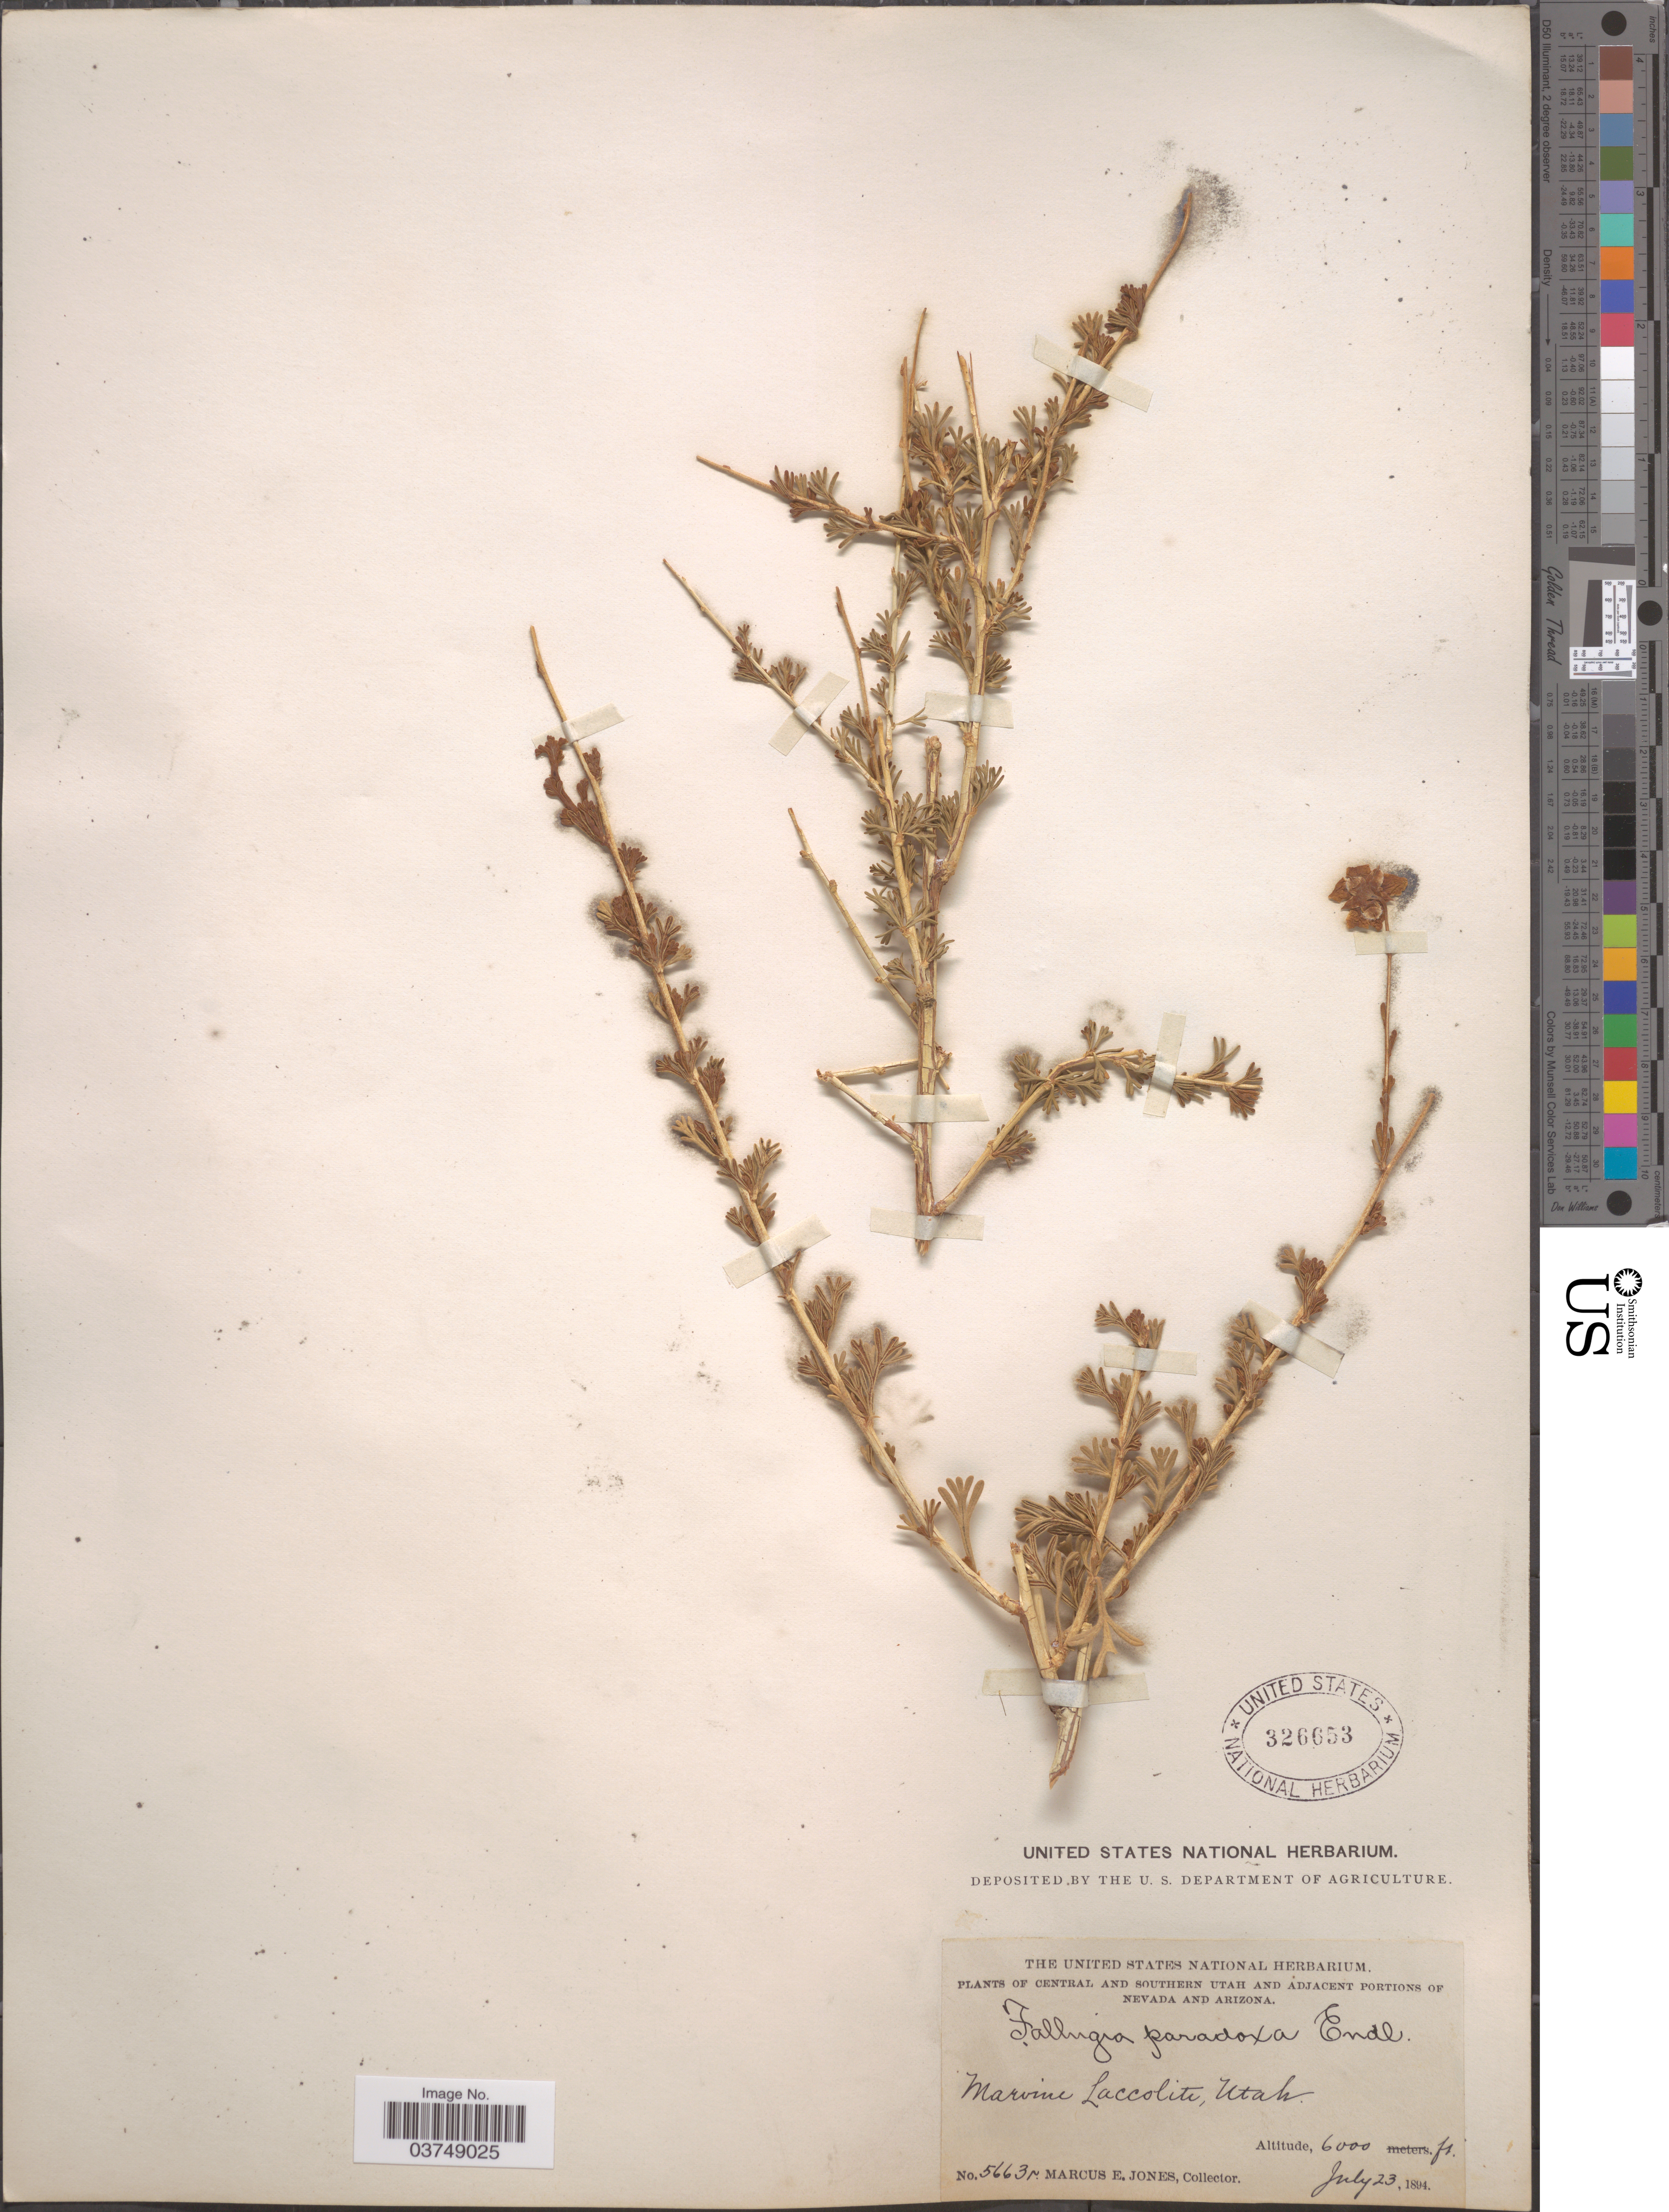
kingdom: Plantae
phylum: Tracheophyta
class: Magnoliopsida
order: Rosales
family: Rosaceae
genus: Fallugia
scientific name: Fallugia acuminata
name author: (Wooton) Rydb.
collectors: M. E. Jones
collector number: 5663r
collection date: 1894-07-23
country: United States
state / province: Utah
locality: Central and Southern Utah. Marvine Laccolite.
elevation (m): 1829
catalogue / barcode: US 326653